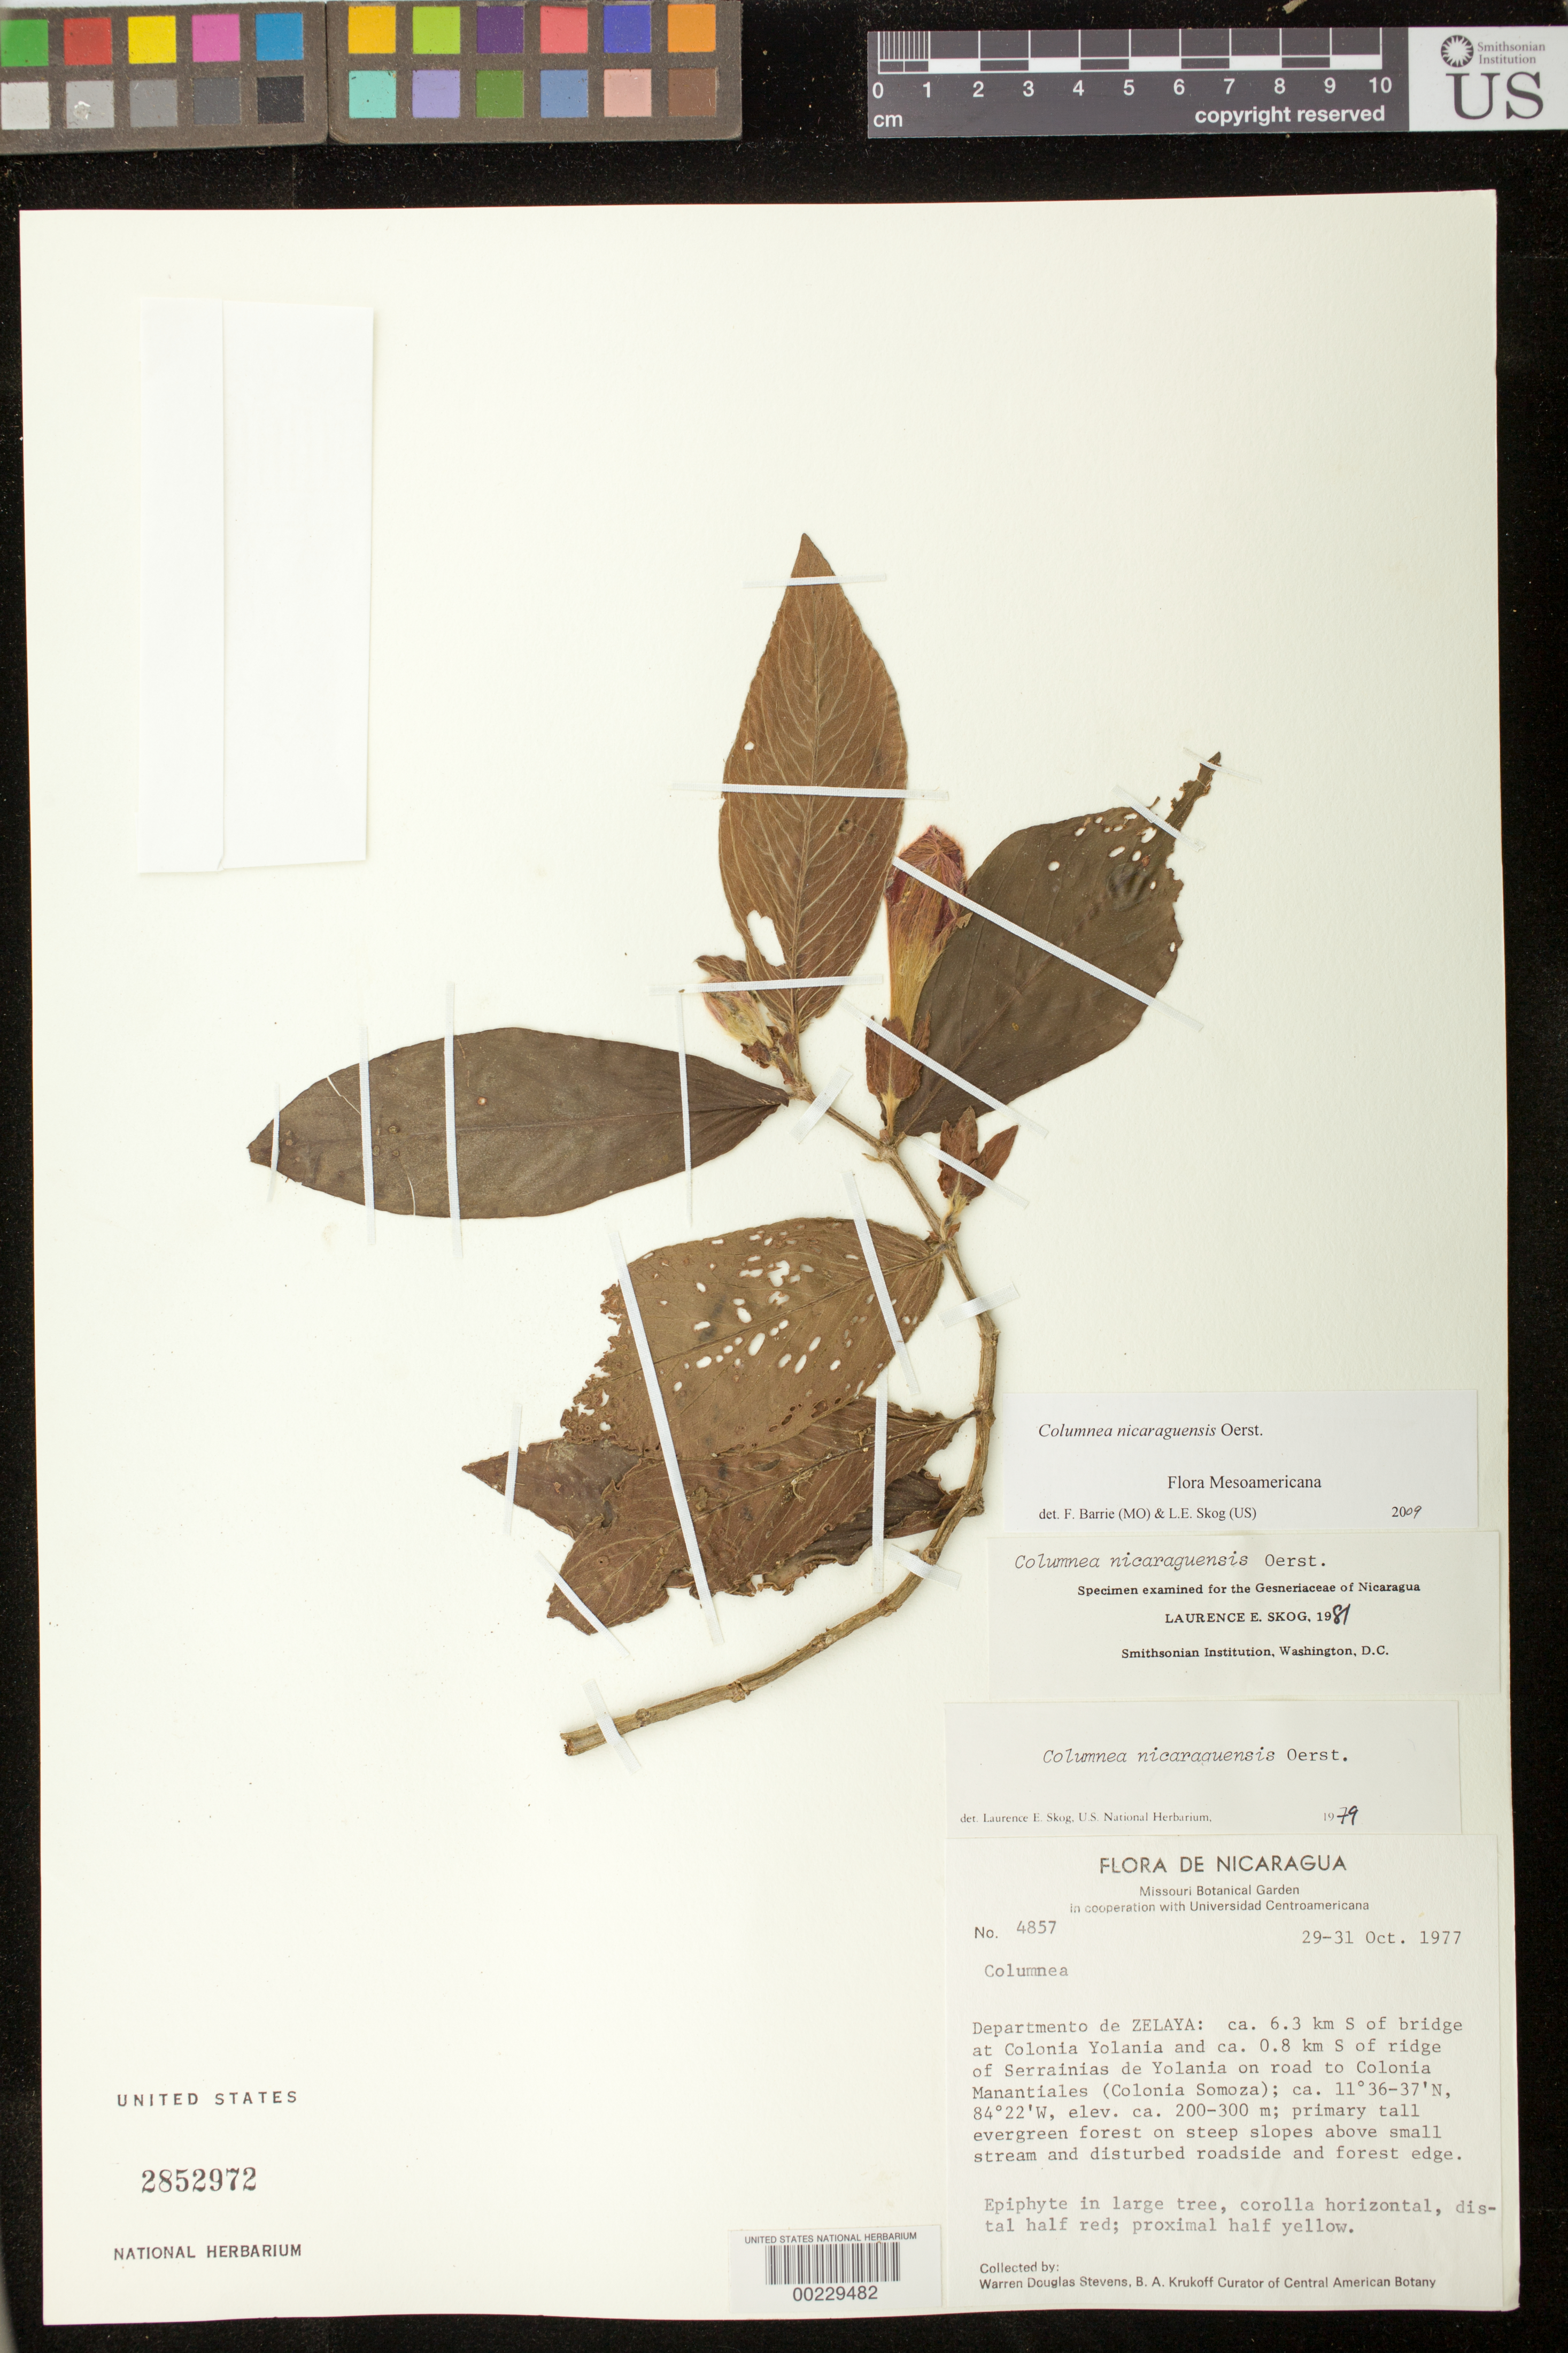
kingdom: Plantae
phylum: Tracheophyta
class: Magnoliopsida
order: Lamiales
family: Gesneriaceae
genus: Columnea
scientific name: Columnea nicaraguensis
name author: Oerst.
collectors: W. D. Stevens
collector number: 4857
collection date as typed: Oct 1977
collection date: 1977-10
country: Nicaragua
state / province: Atlántico Sur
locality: Ca 6.3 km S of bridge at Colonia Yolania & ca 0.8 km S of ridge of Serrainias de Yolania on road to Colonia Manantiales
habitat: Primary tall evergreen forest on steep slopes above small ...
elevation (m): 200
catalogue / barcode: US 2852972